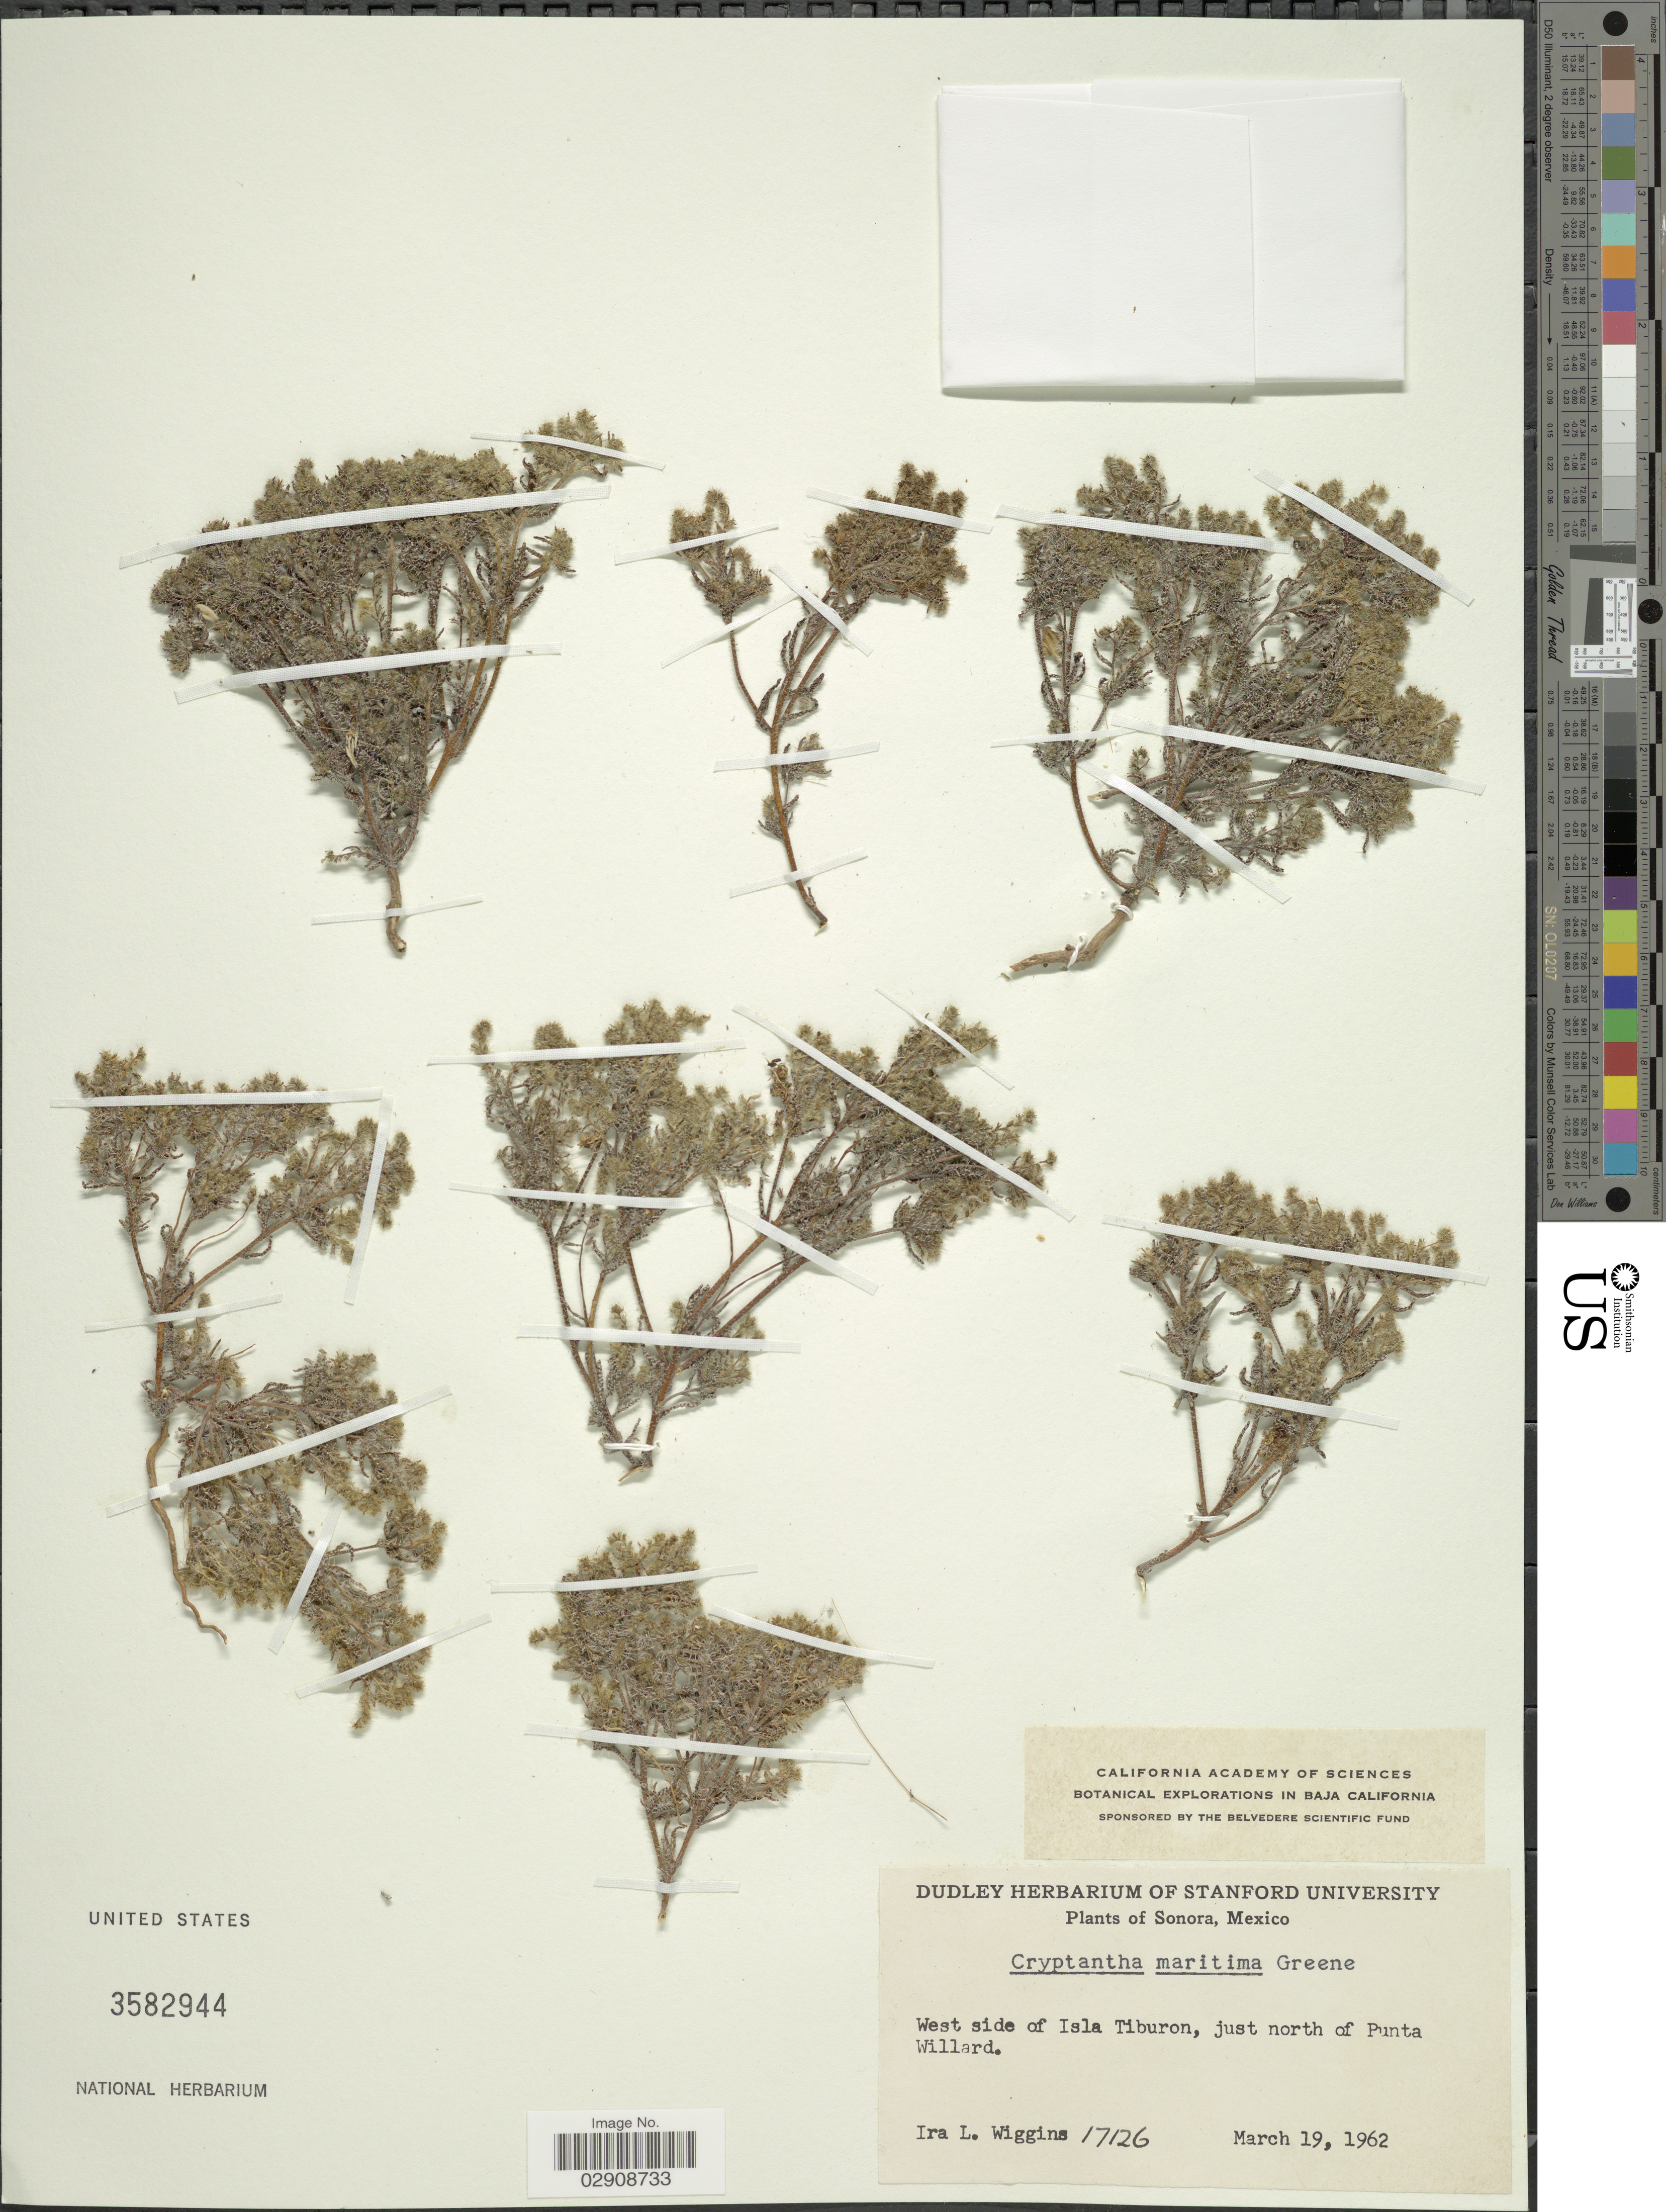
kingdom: Plantae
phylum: Tracheophyta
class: Magnoliopsida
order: Boraginales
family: Boraginaceae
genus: Cryptantha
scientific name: Cryptantha maritima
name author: (Greene) Greene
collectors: I. L. Wiggins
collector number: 17126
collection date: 1962-03-19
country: Mexico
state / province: Sonora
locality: West side of Isla Tiburon, just north of Punta Willard,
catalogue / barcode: US 3582944